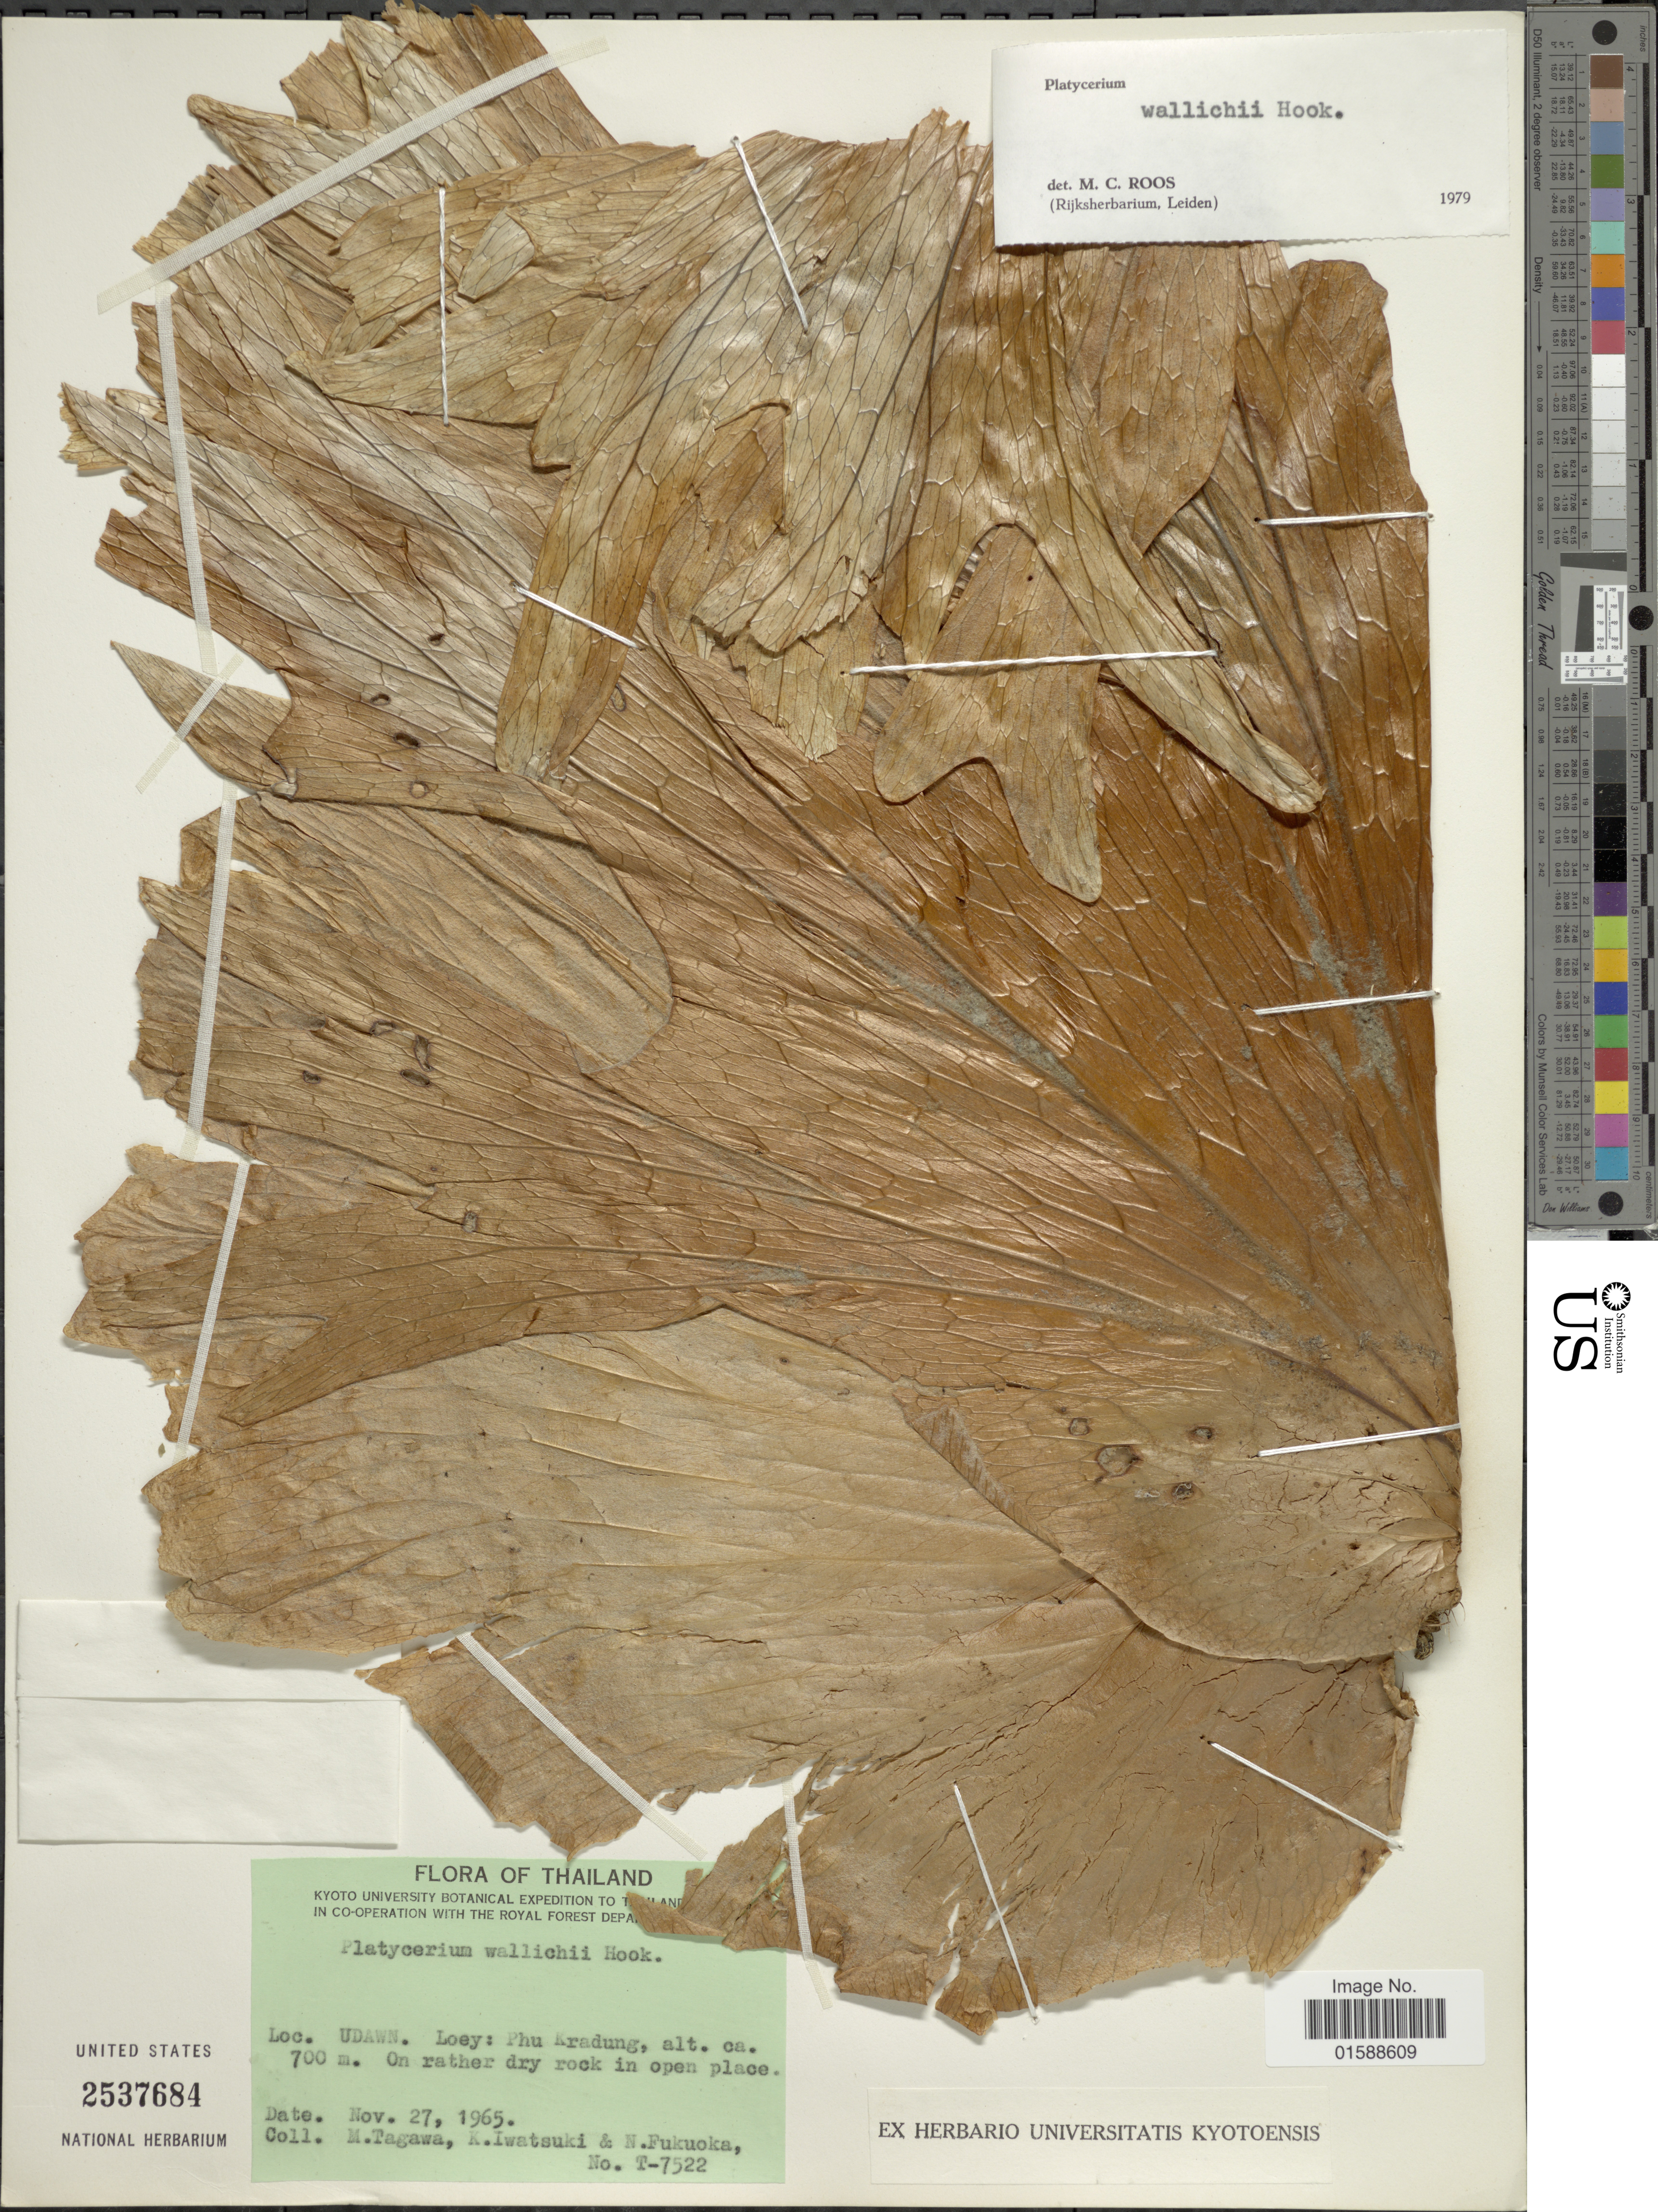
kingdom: Plantae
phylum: Tracheophyta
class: Polypodiopsida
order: Polypodiales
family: Polypodiaceae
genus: Platycerium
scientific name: Platycerium wallichii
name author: Hook.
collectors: M. Tagawa, K. Iwatsuki & N. Fukuoka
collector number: T-7522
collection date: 1965-11-27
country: Thailand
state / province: Loei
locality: Udawn. Loey: Phu Kradung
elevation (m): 700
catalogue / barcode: US 2537684